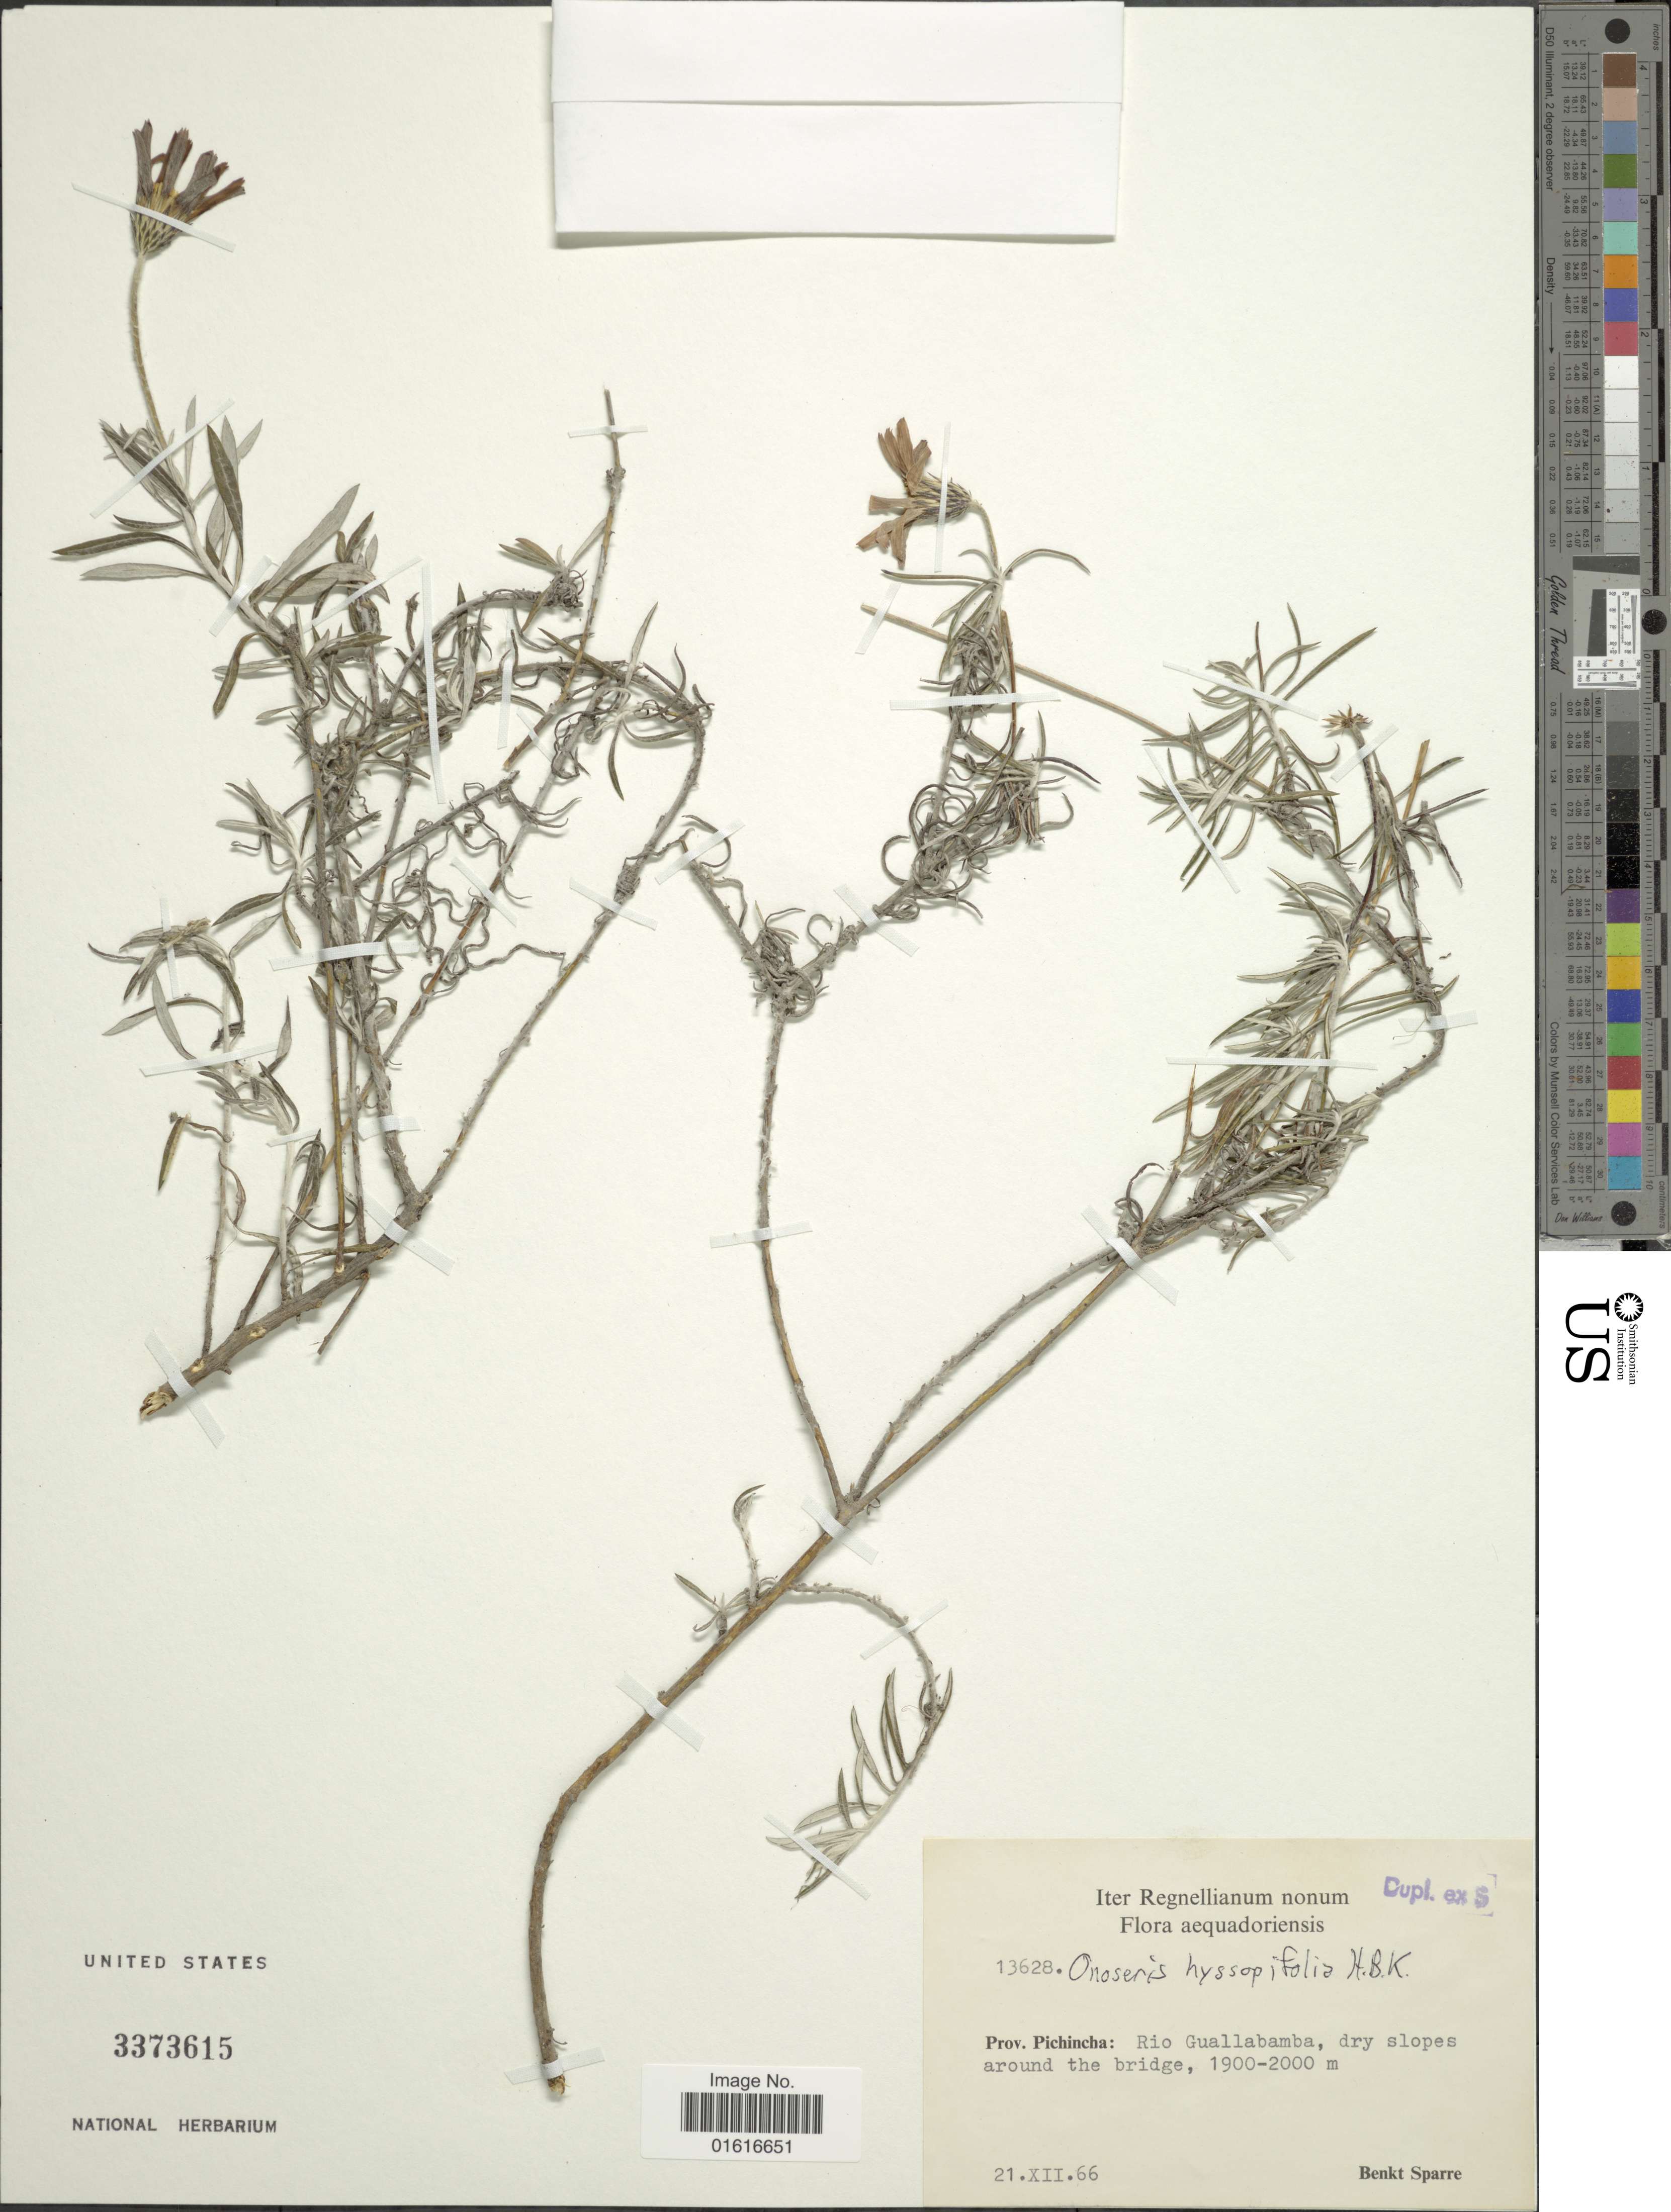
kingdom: Plantae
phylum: Tracheophyta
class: Magnoliopsida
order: Asterales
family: Asteraceae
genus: Onoseris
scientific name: Onoseris hyssopifolia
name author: Kunth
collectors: B. Sparre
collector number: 13628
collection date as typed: Transcribed d/m/y: 21/12/66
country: Ecuador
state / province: Pichincha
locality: Rio Guallabamba, dry slopes around the bridge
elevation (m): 1900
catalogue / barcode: US 3373615